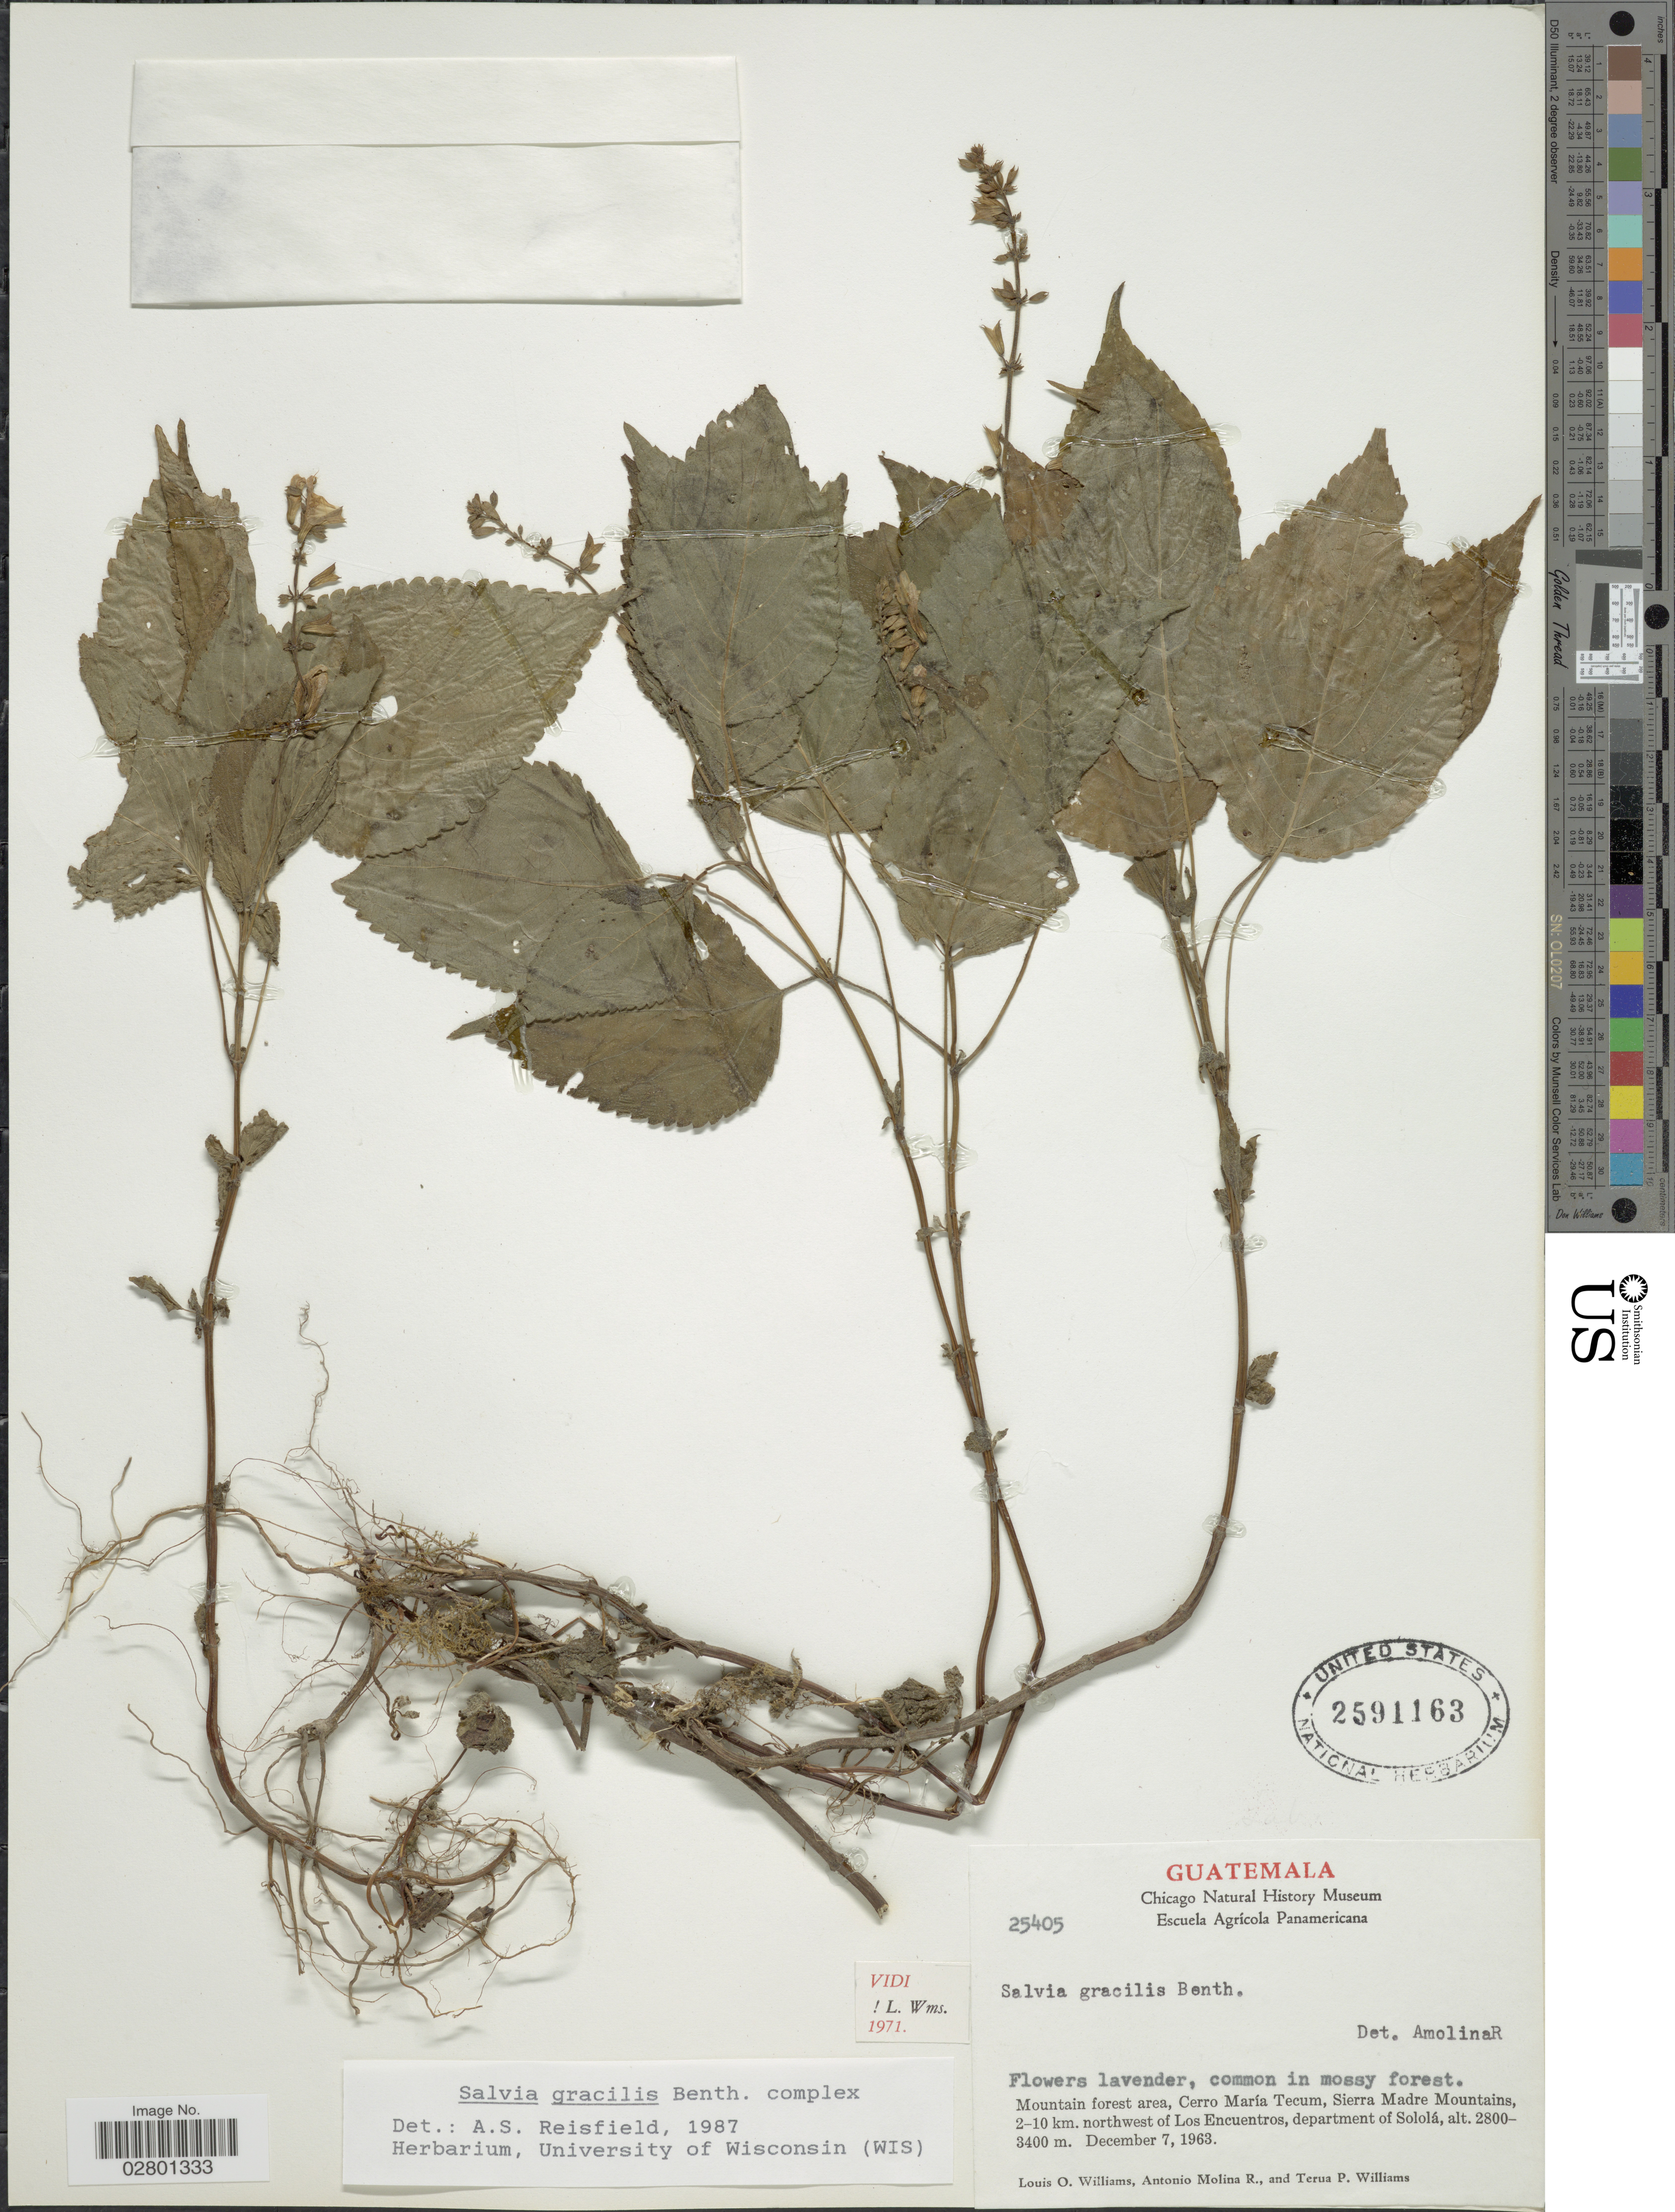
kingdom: Plantae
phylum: Tracheophyta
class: Magnoliopsida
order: Lamiales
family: Lamiaceae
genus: Salvia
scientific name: Salvia gracilis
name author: Benth.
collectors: L. O. Williams, A. Molina R. & T. Williams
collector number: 25405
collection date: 1963-12-07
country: Guatemala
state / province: Sololá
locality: Mountain forest area, Cerro María Tecum, Sierra Madre Mountains, 2-10 km. northwest of Los Encuentros, department of Sololá.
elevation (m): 2800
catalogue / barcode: US 2591163